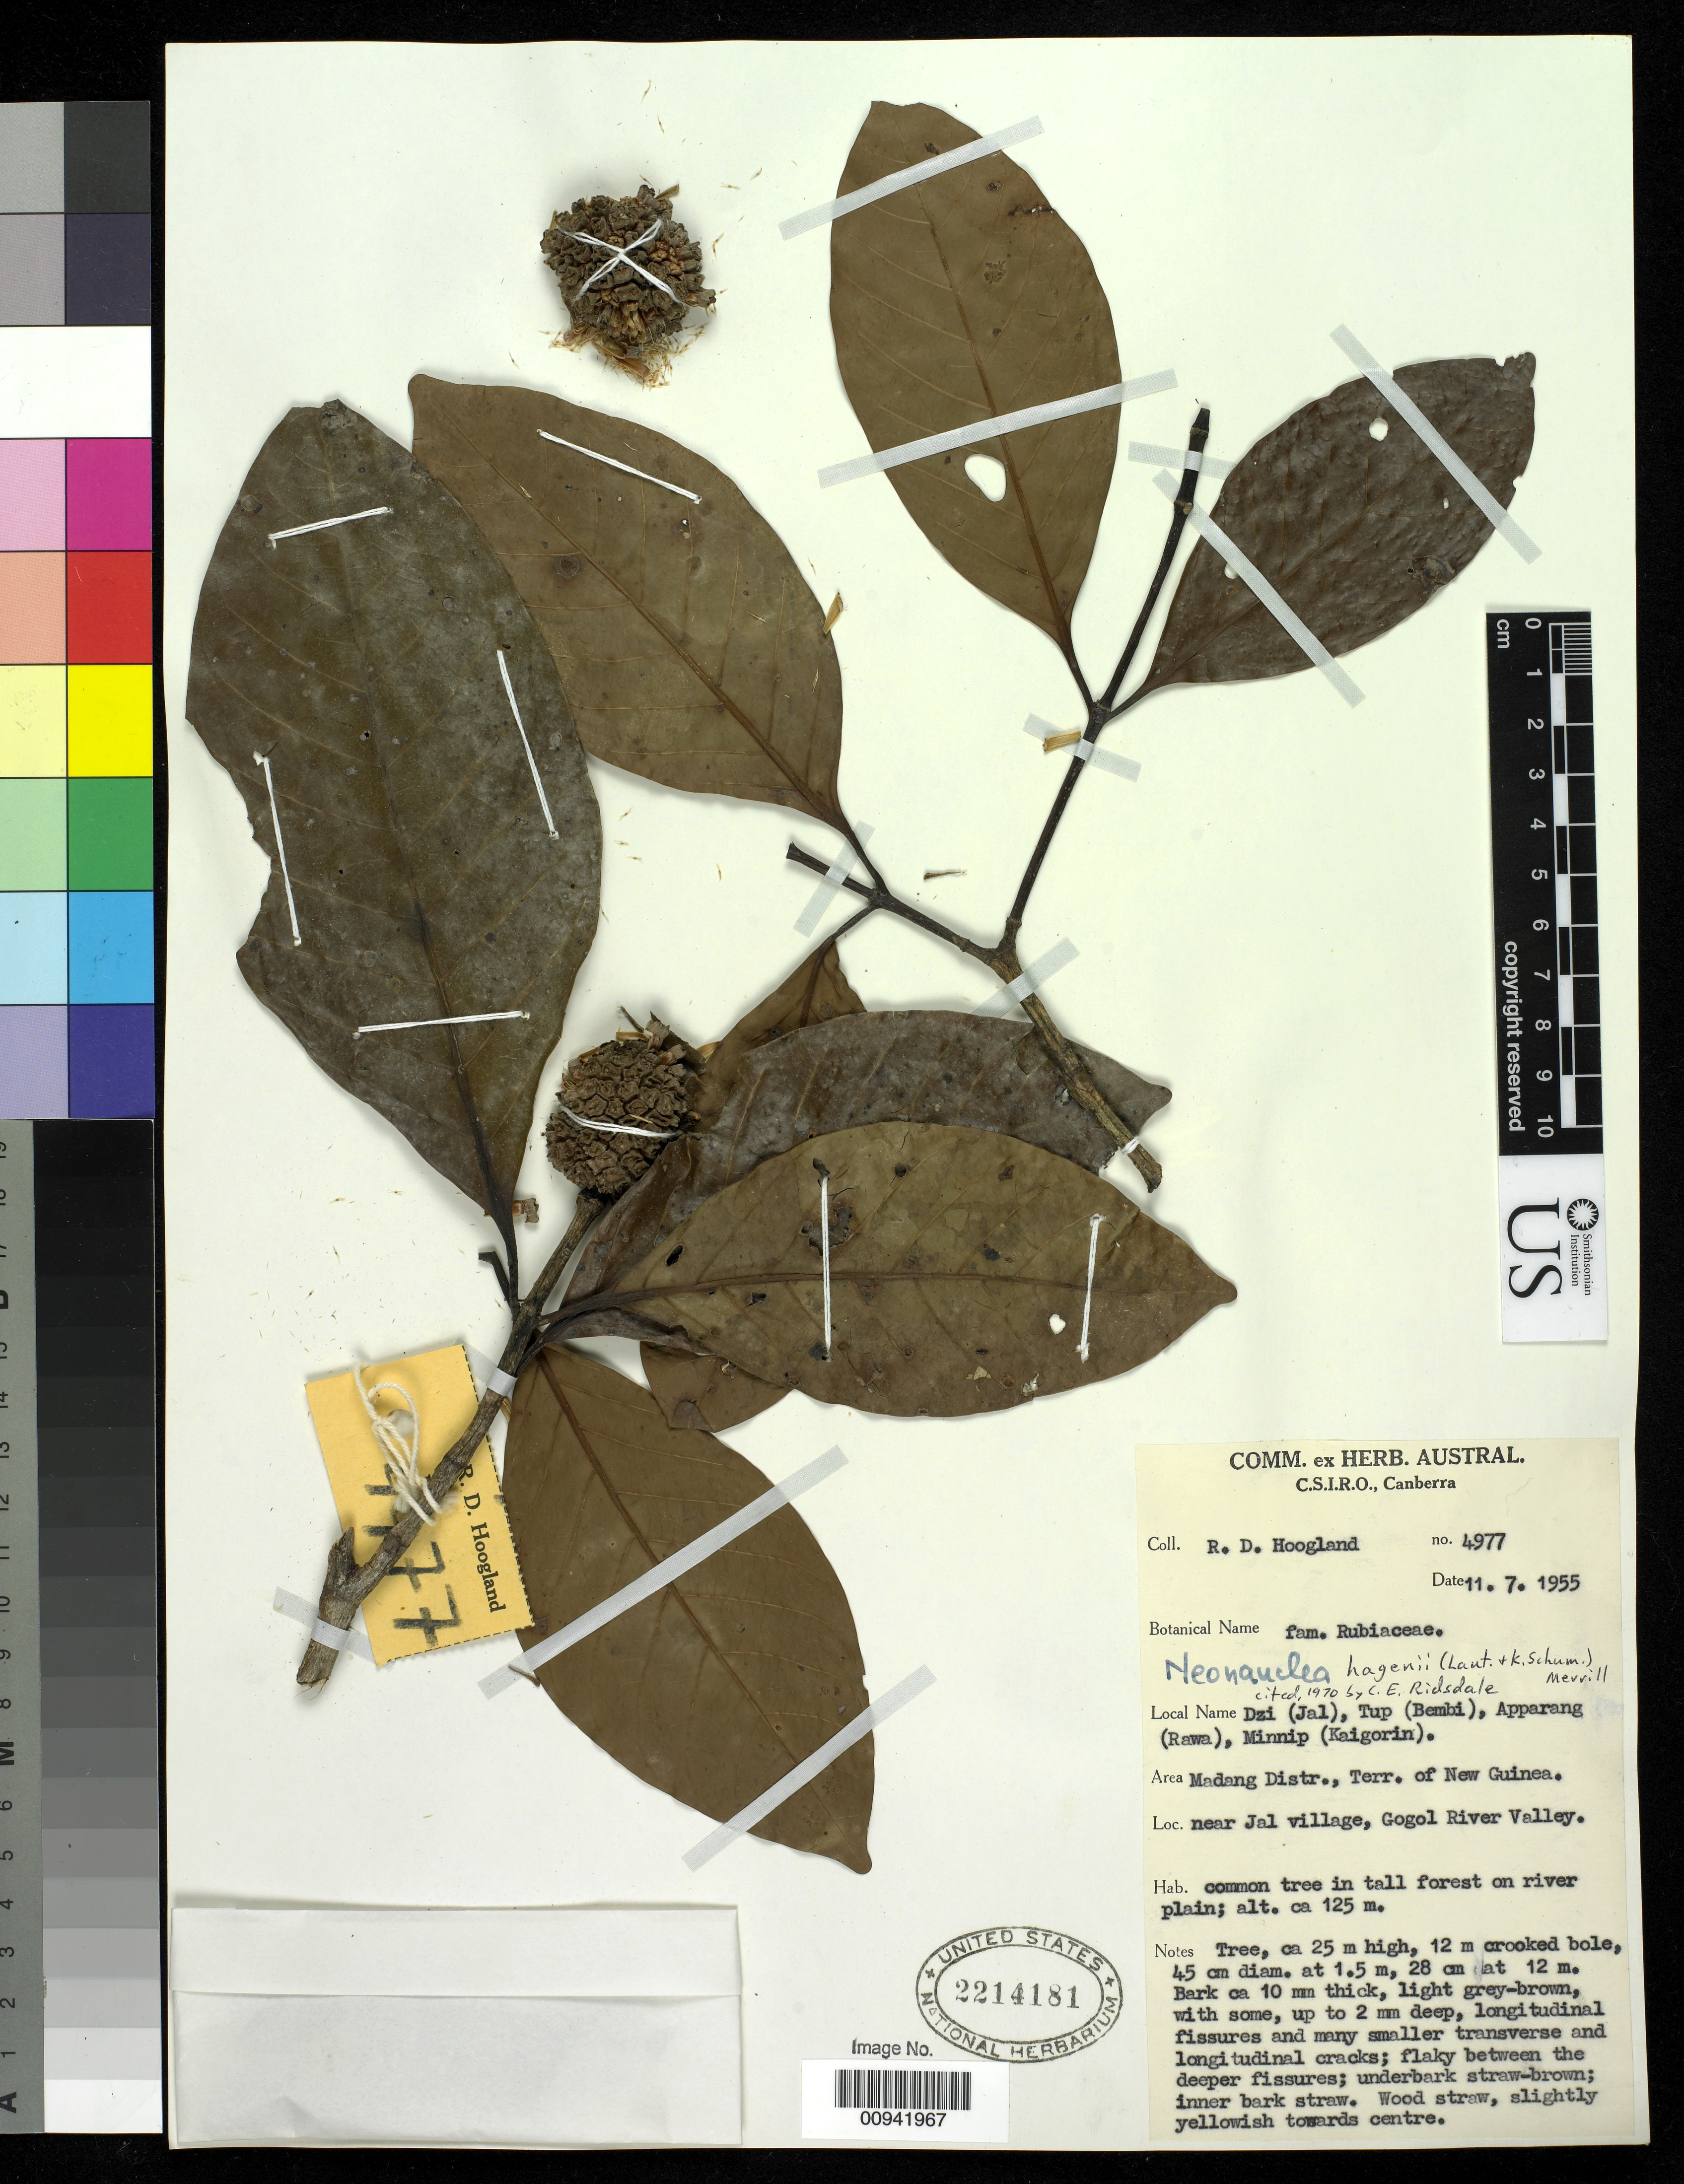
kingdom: Plantae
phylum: Tracheophyta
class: Magnoliopsida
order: Gentianales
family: Rubiaceae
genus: Neonauclea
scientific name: Neonauclea hagenii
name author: (Lauterb. & K. Schum.) Merr.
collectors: R. D. Hoogland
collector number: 4977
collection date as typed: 11 Jul 1955 or 07 Nov 1955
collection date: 1955-07-11 or 1955-11-07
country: Papua New Guinea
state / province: Madang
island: New Guinea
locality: Madang Distr., near Jal village, Gogol River Valley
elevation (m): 125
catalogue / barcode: US 2214181